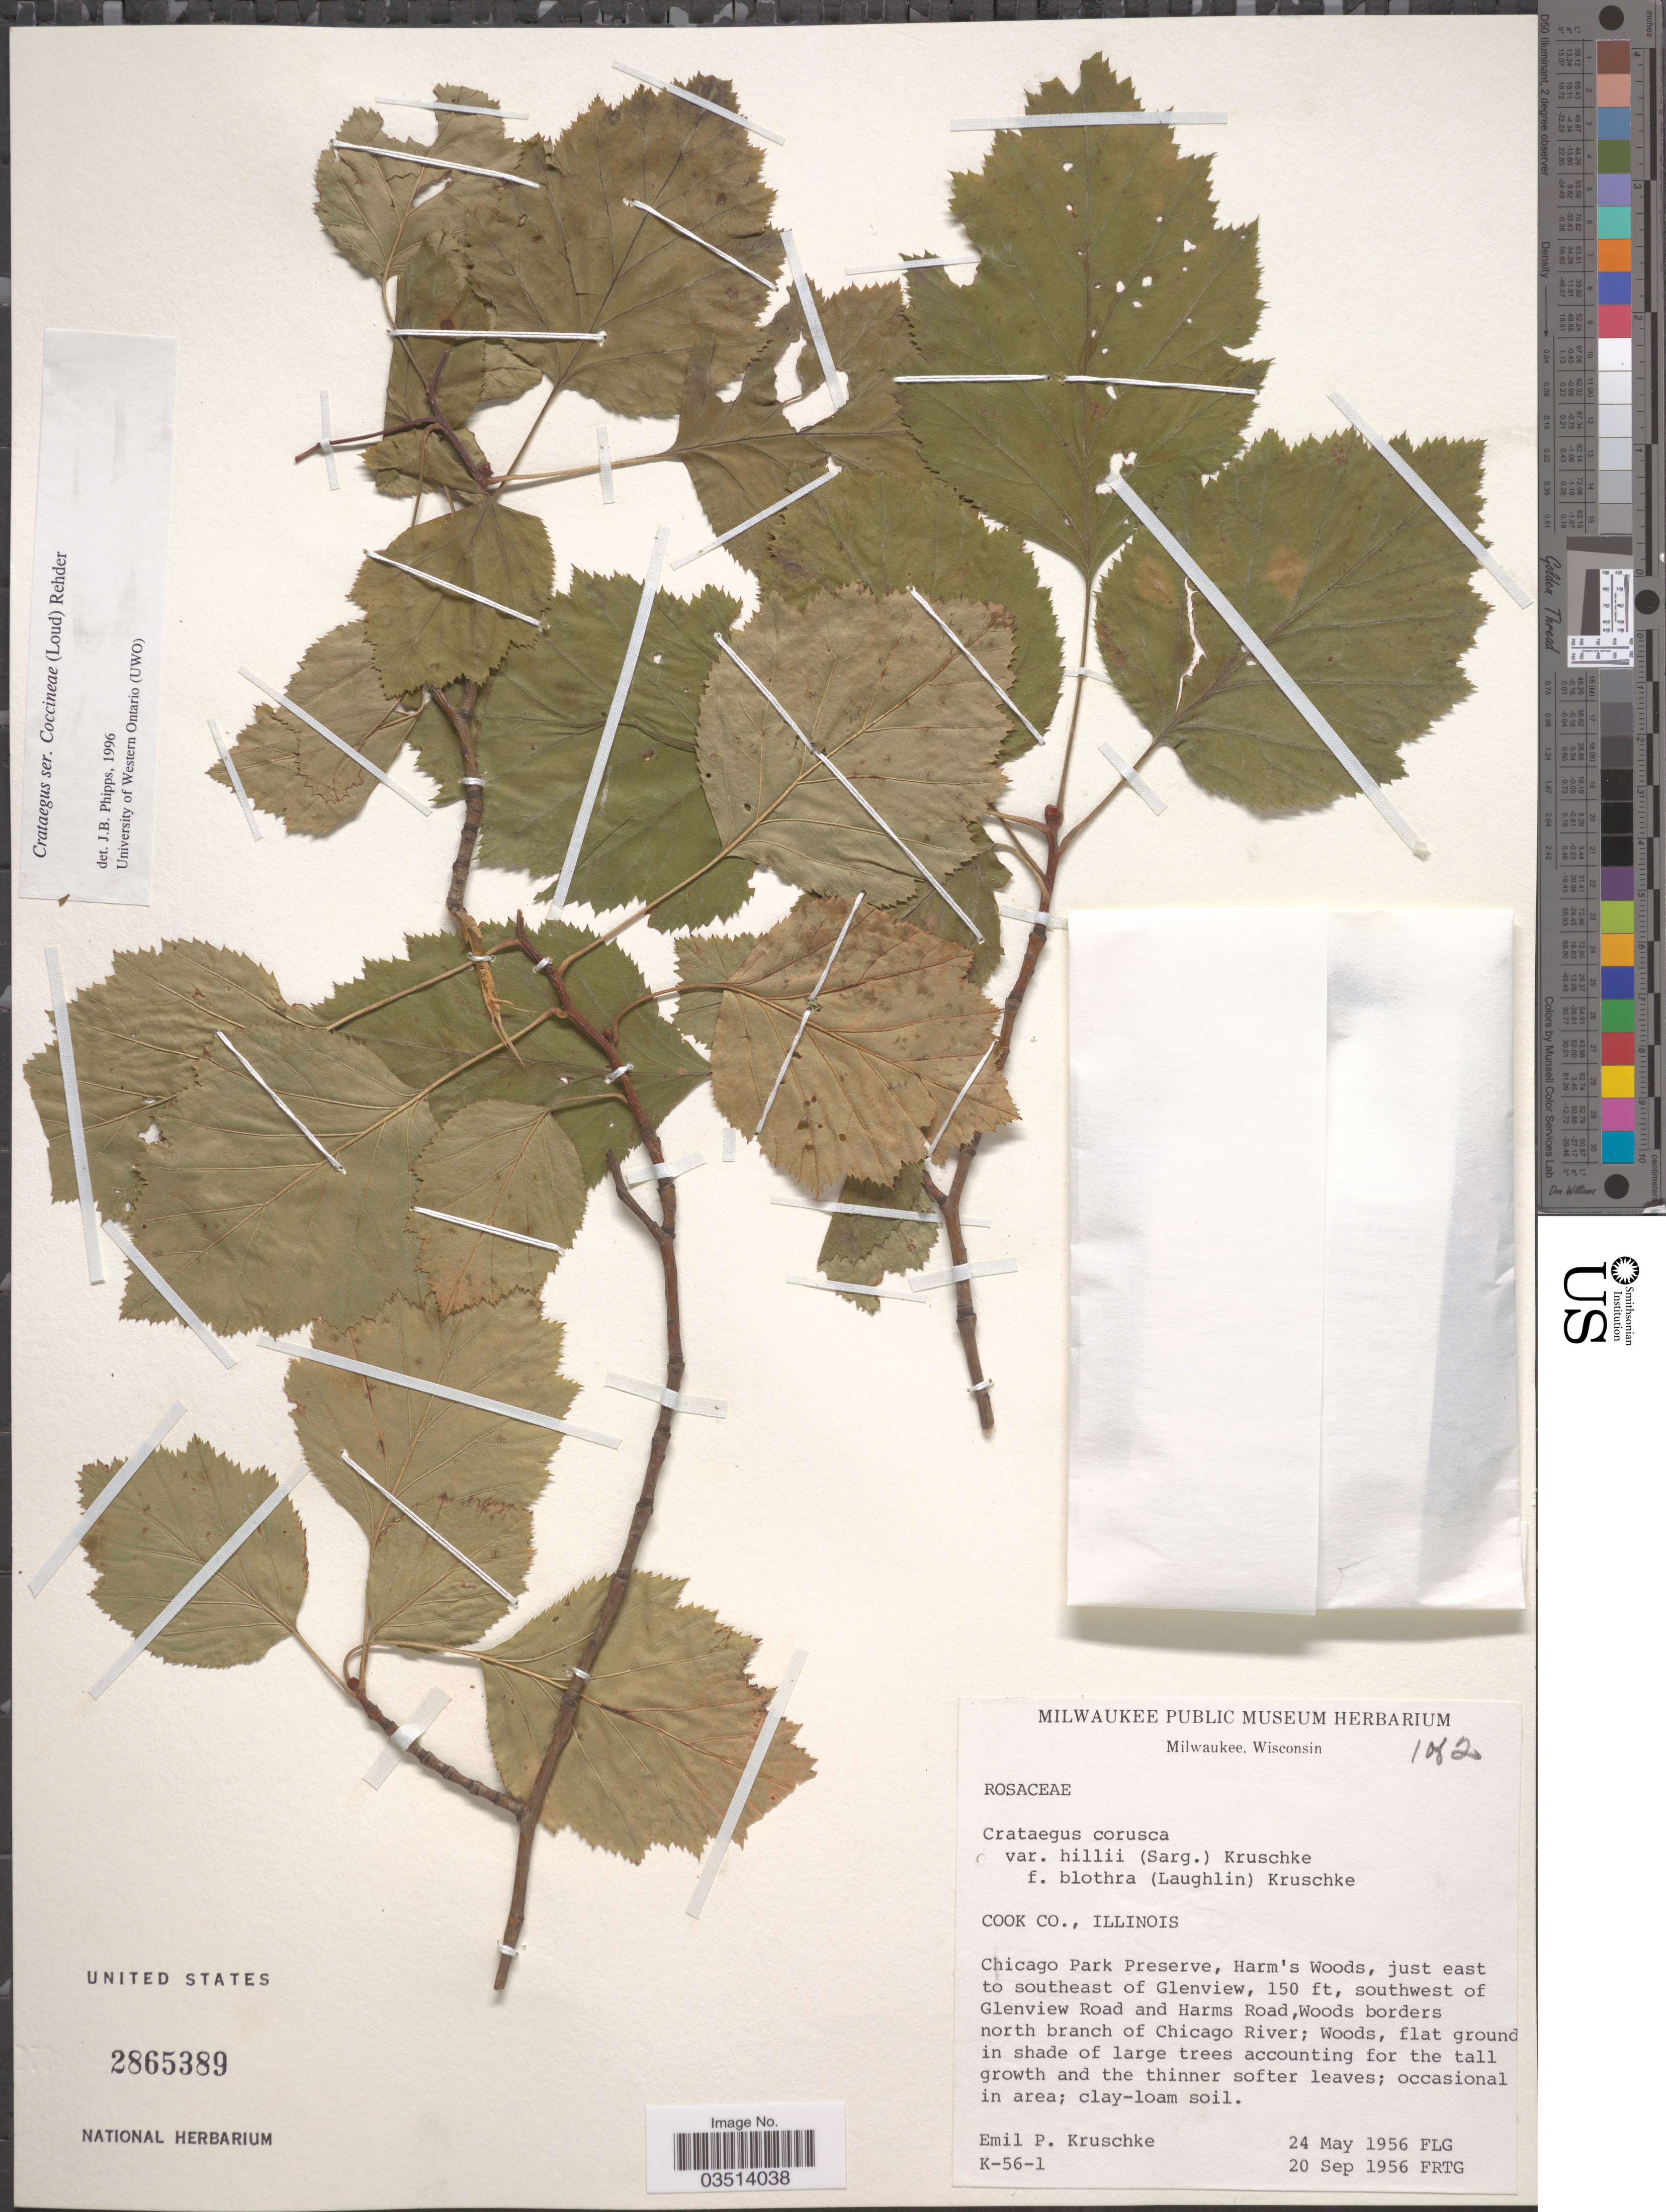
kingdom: Plantae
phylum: Tracheophyta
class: Magnoliopsida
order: Rosales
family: Rosaceae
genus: Crataegus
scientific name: Crataegus corusca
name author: Sarg.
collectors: E. Kruschke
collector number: K-56-1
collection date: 1956-05-24/1956-09-20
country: United States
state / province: Illinois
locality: Cook Co. Chicago Park Preserve, Harm's Woods, just east to southeast of Glenview, 150 ft, southwest of Glenview Road and Harms Road,Woods borders north branch of Chicago River; Woods.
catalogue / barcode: US 2865389